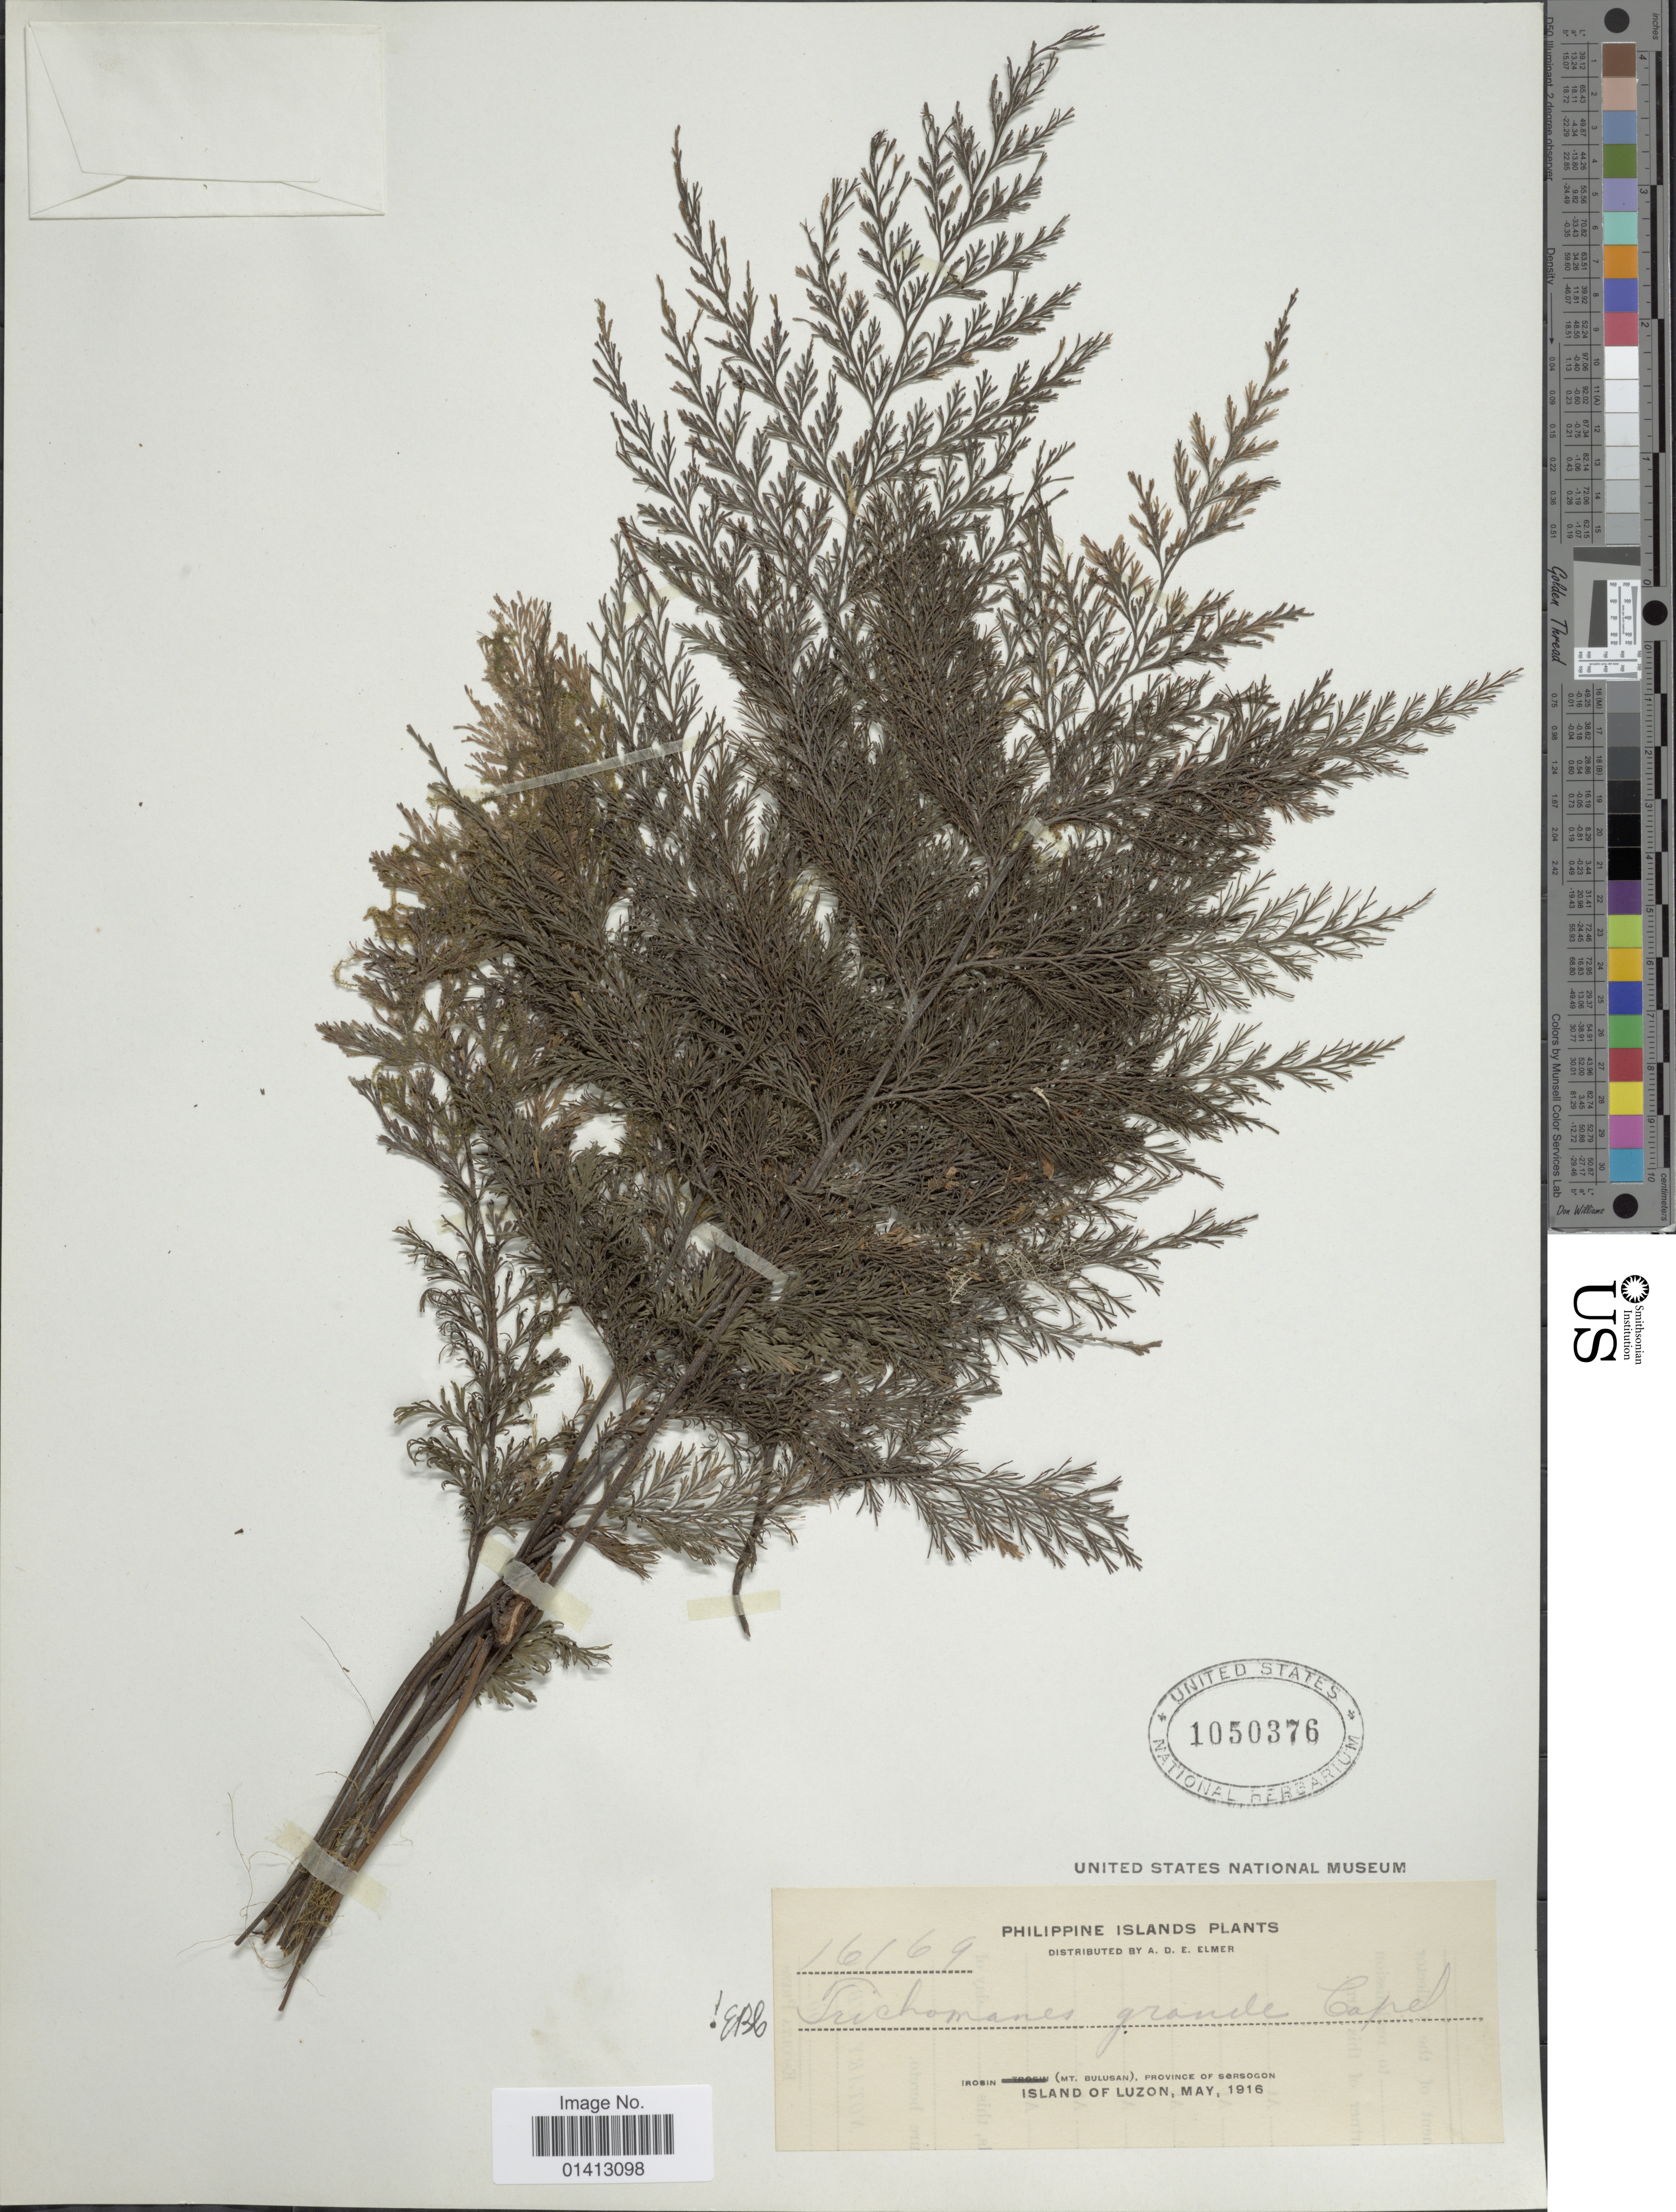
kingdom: Plantae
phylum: Tracheophyta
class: Polypodiopsida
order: Hymenophyllales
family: Hymenophyllaceae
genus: Crepidomanes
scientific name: Crepidomanes grande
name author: (Copel.) Ebihara & K. Iwats.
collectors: A. D. E. Elmer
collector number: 16169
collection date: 1916-05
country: Philippines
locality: Irosin (Mt Bulusan), Province of Sorsogon, Island of Luzon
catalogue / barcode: US 1050376